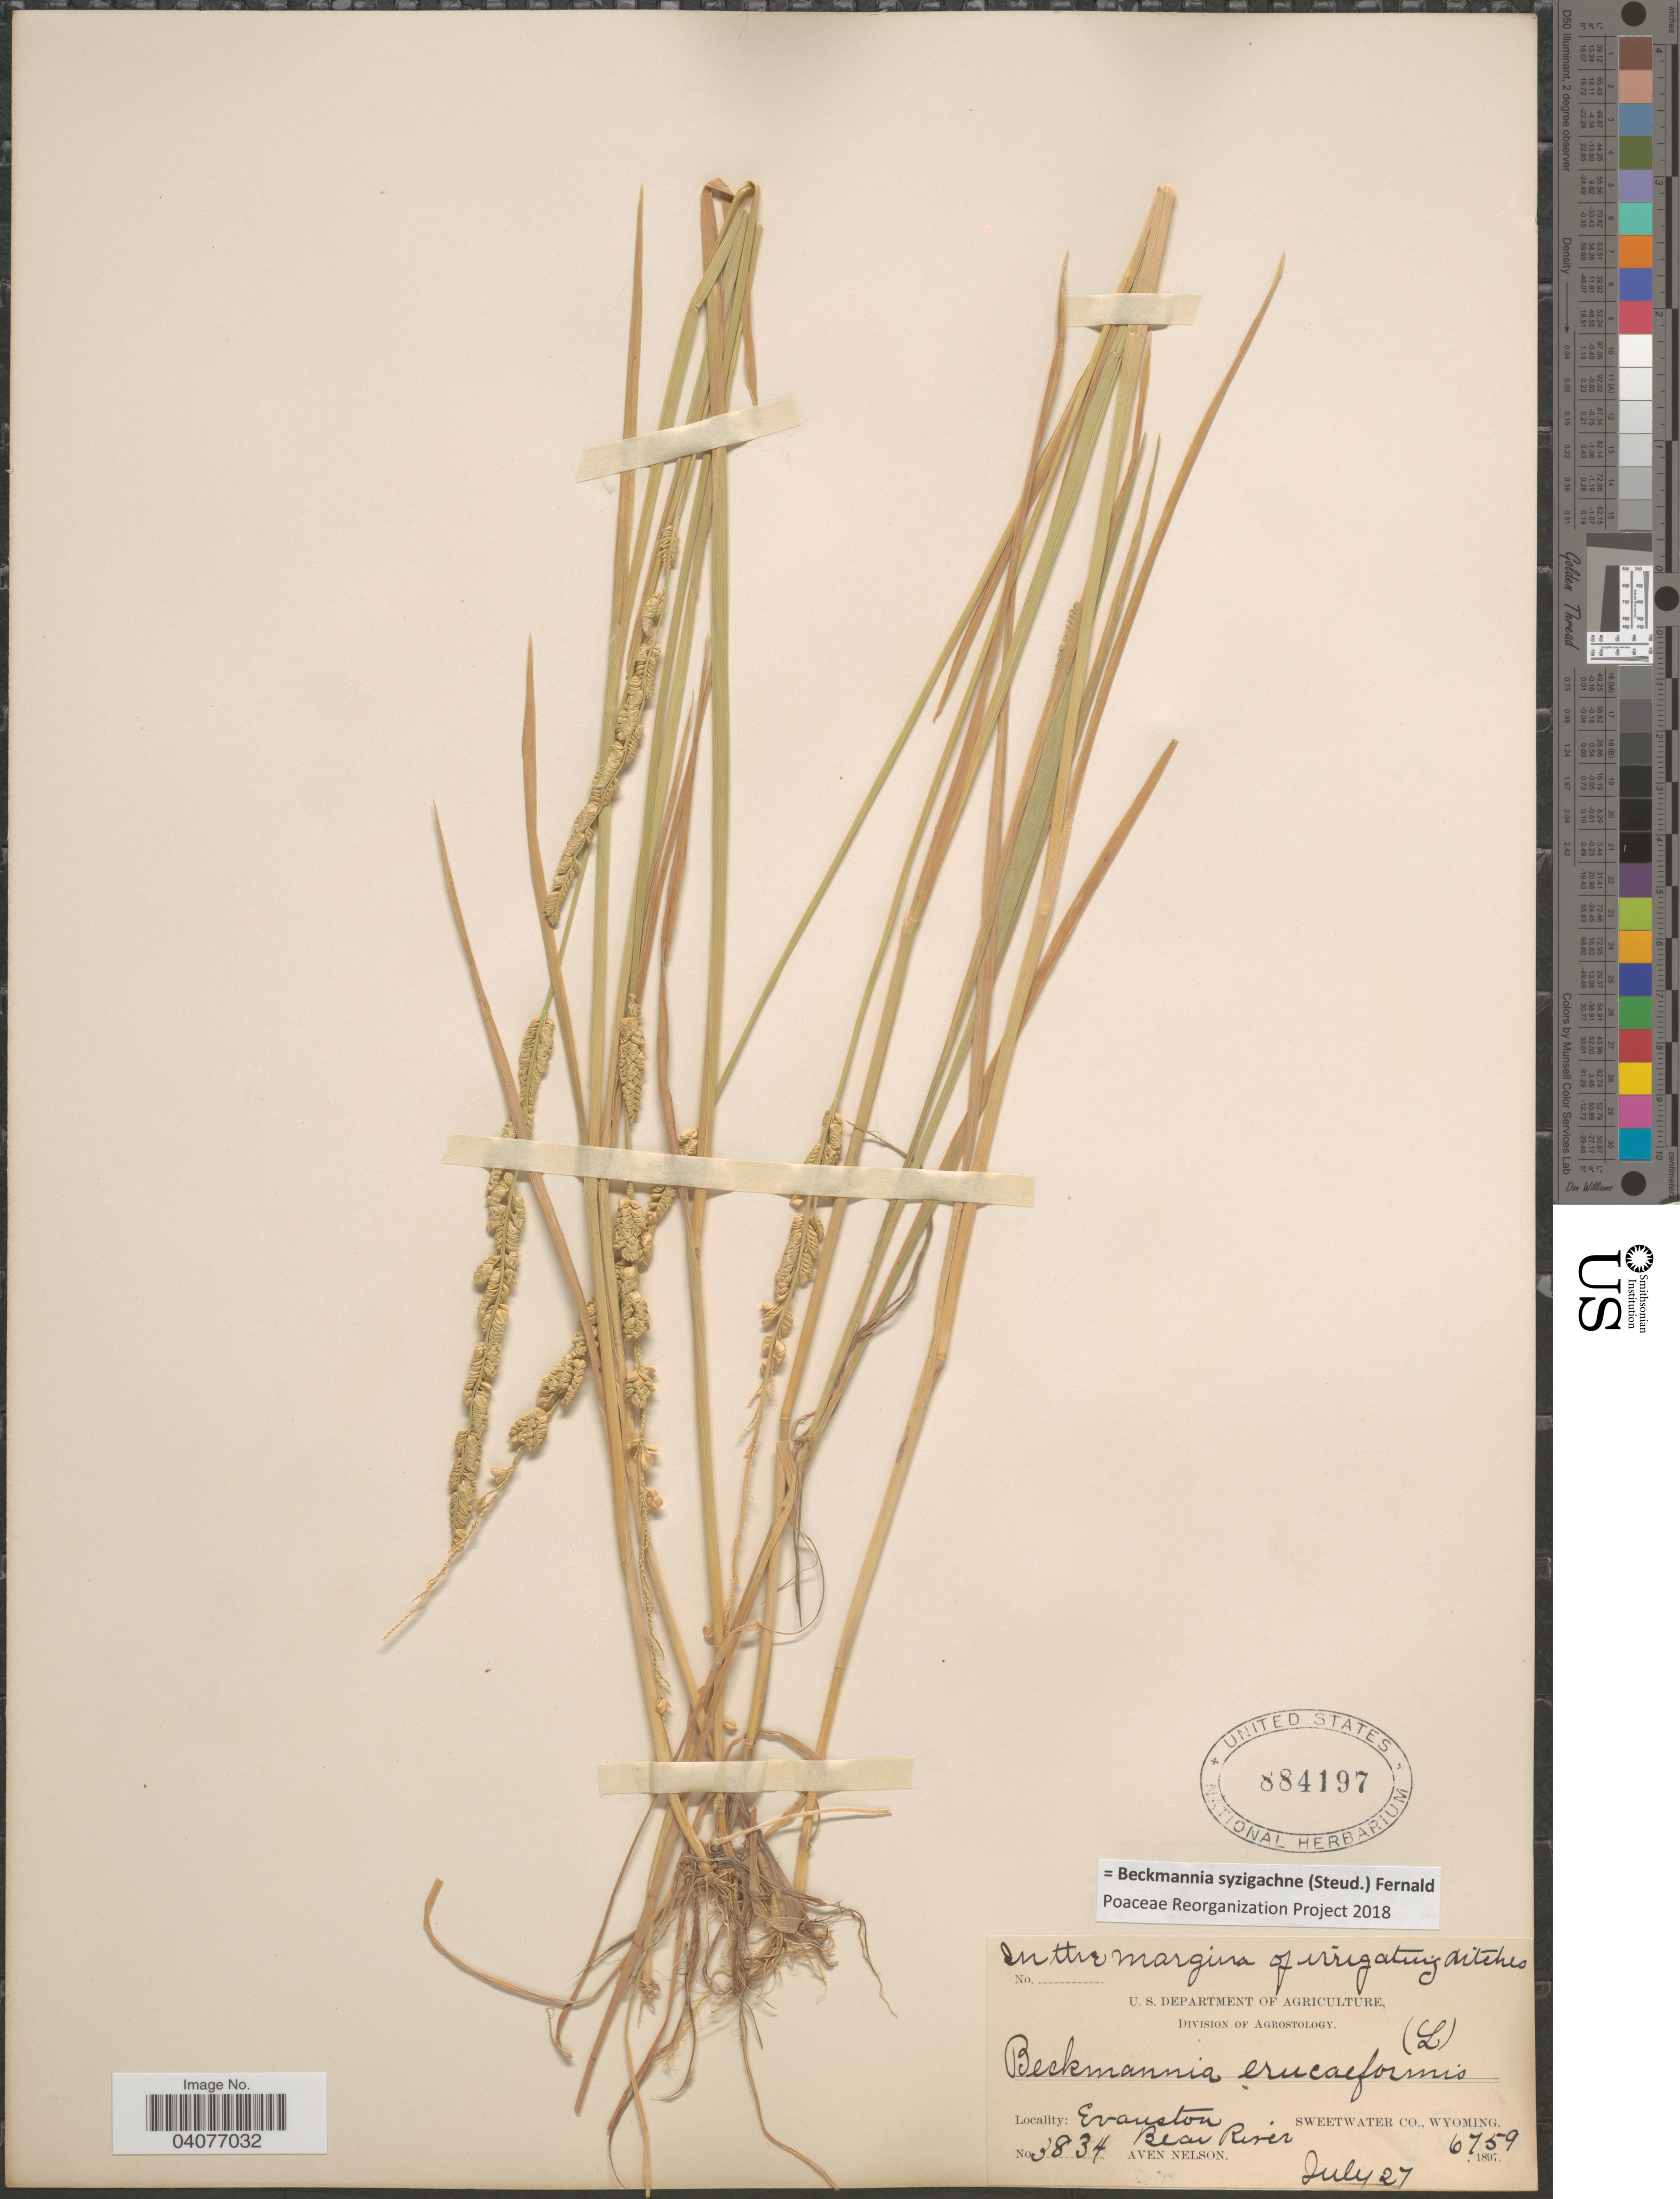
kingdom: Plantae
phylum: Tracheophyta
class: Liliopsida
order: Poales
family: Poaceae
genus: Beckmannia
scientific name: Beckmannia syzigachne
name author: (Steud.) Fernald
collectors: A. Nelson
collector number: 3834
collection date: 1897-07-27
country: United States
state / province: Wyoming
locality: Evanston. Bear River. Sweetwater Co.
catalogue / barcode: US 884197